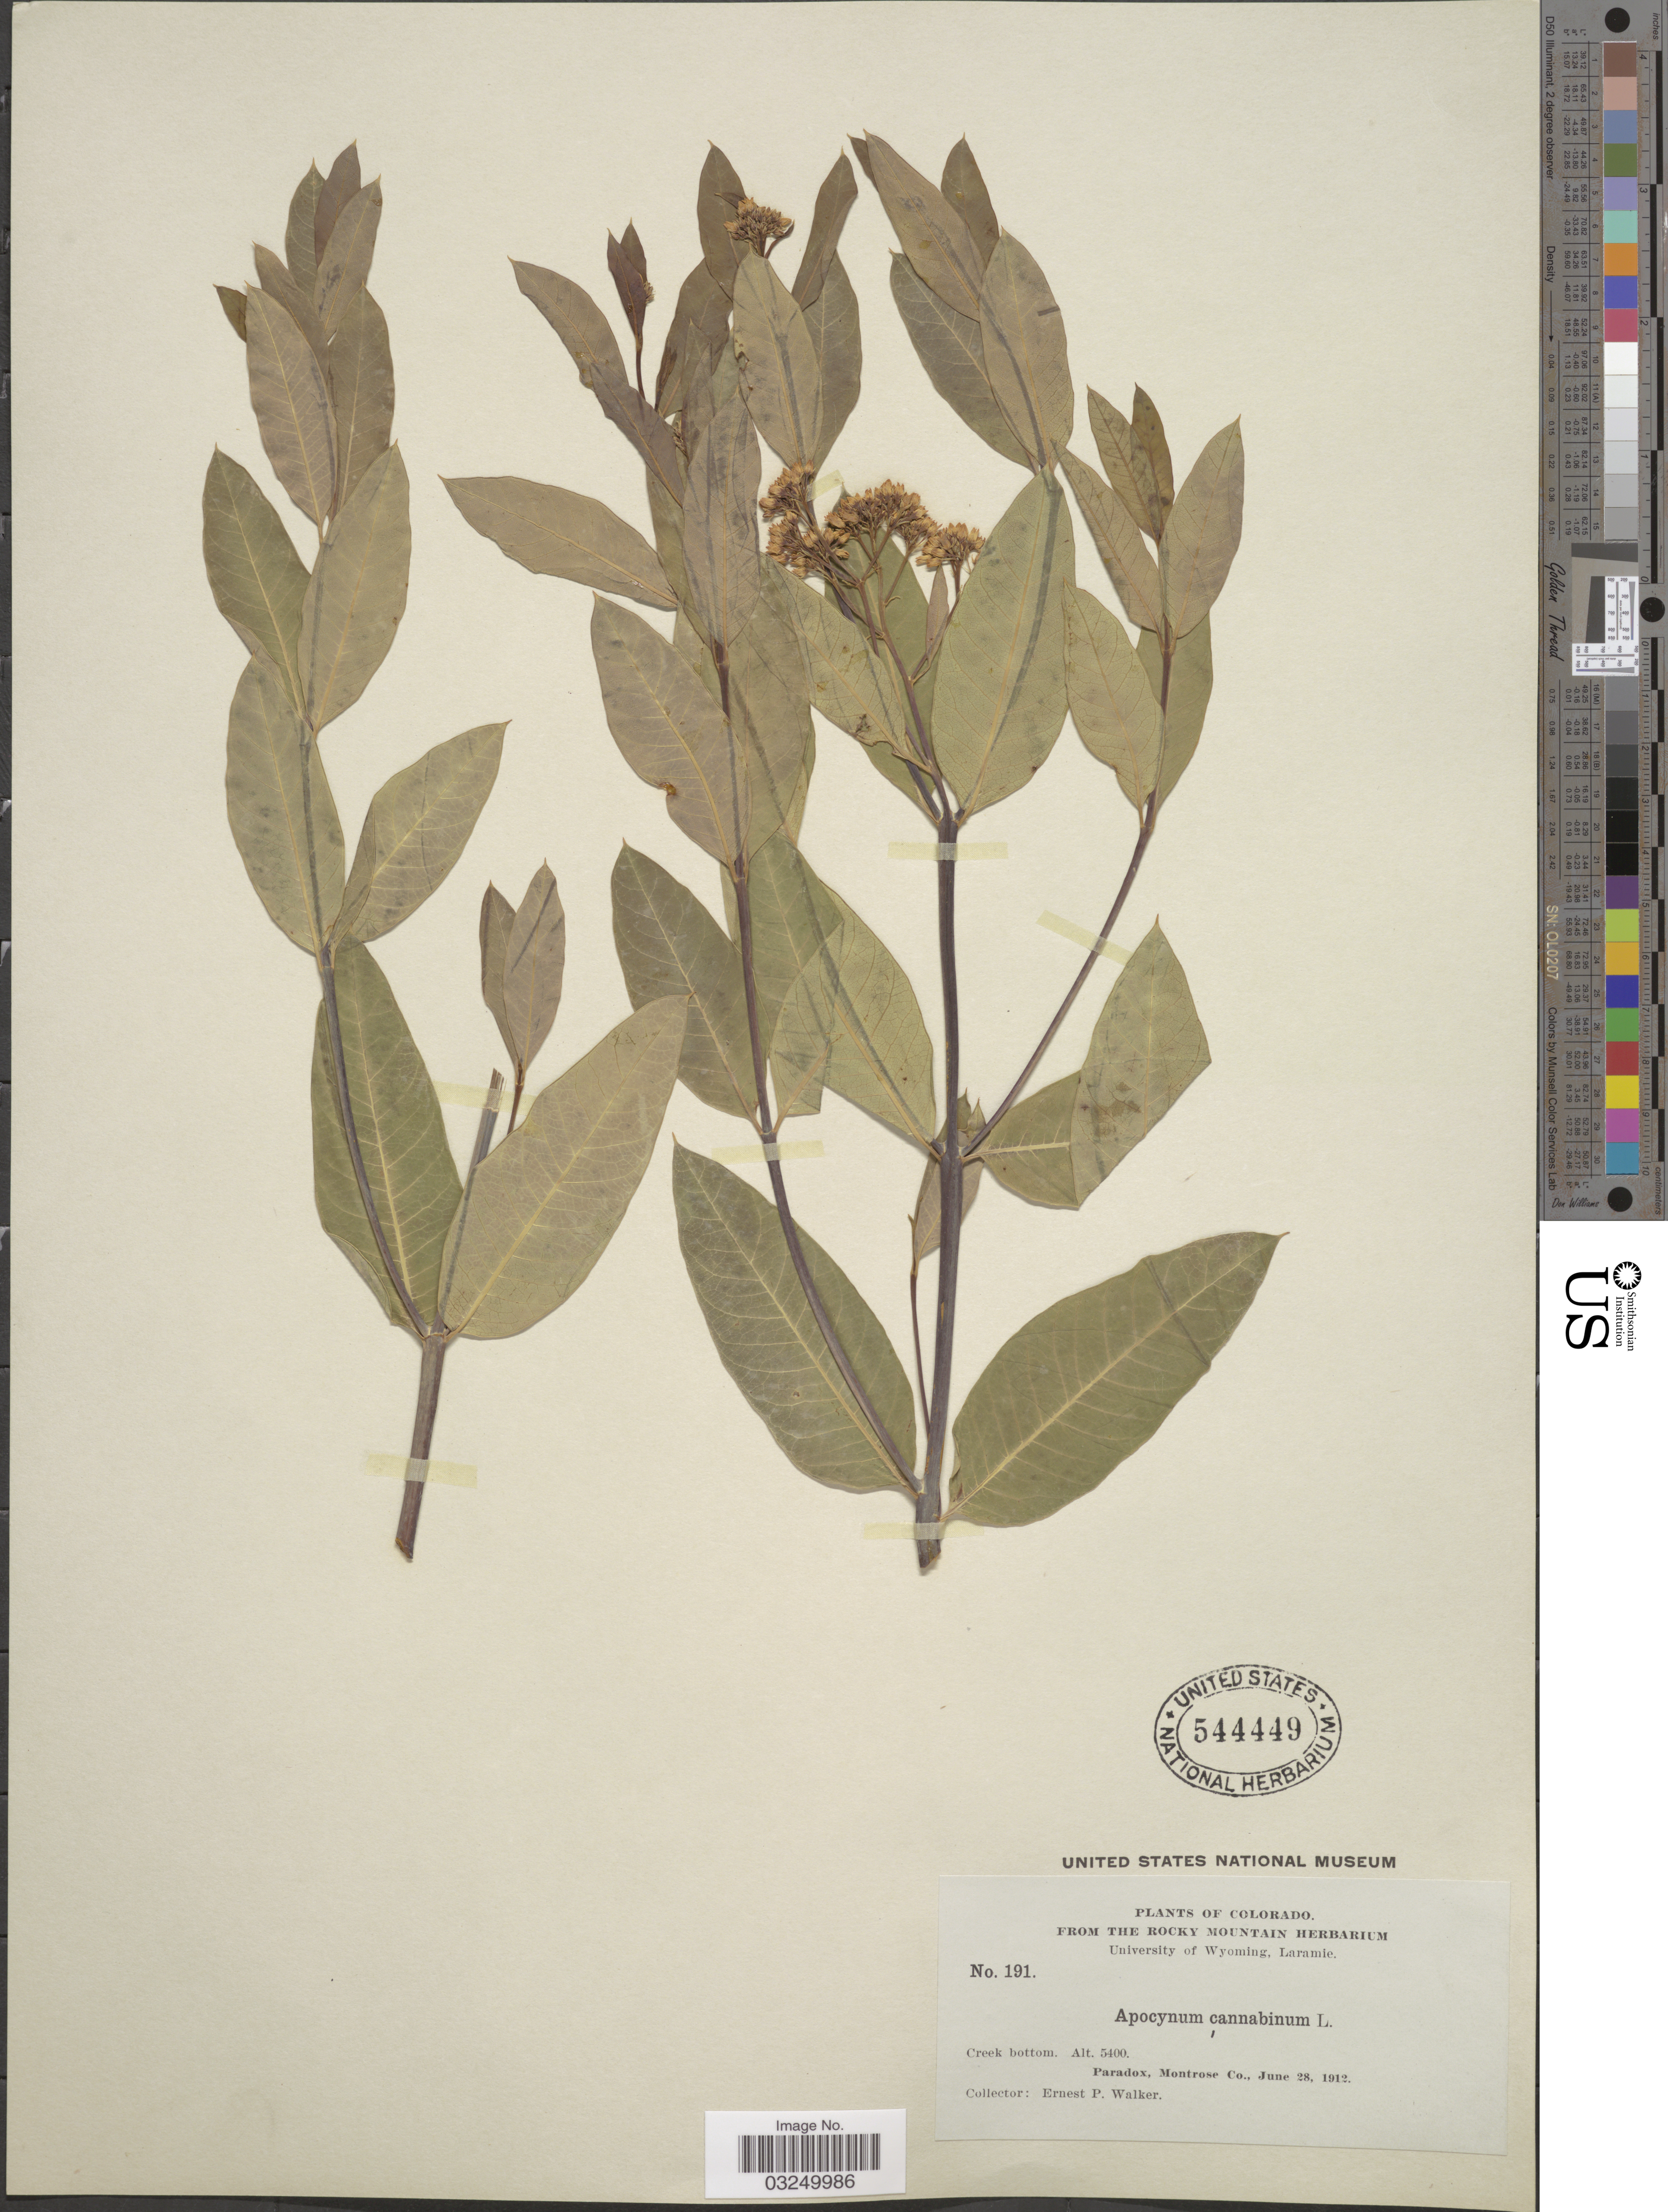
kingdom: Plantae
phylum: Tracheophyta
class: Magnoliopsida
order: Gentianales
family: Apocynaceae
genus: Apocynum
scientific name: Apocynum myrianthum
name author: S.W. Greene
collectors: E. P. Walker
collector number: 191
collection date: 1912-06-28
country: United States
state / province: Colorado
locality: Paradox, Montrose Co.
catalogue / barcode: US 544449